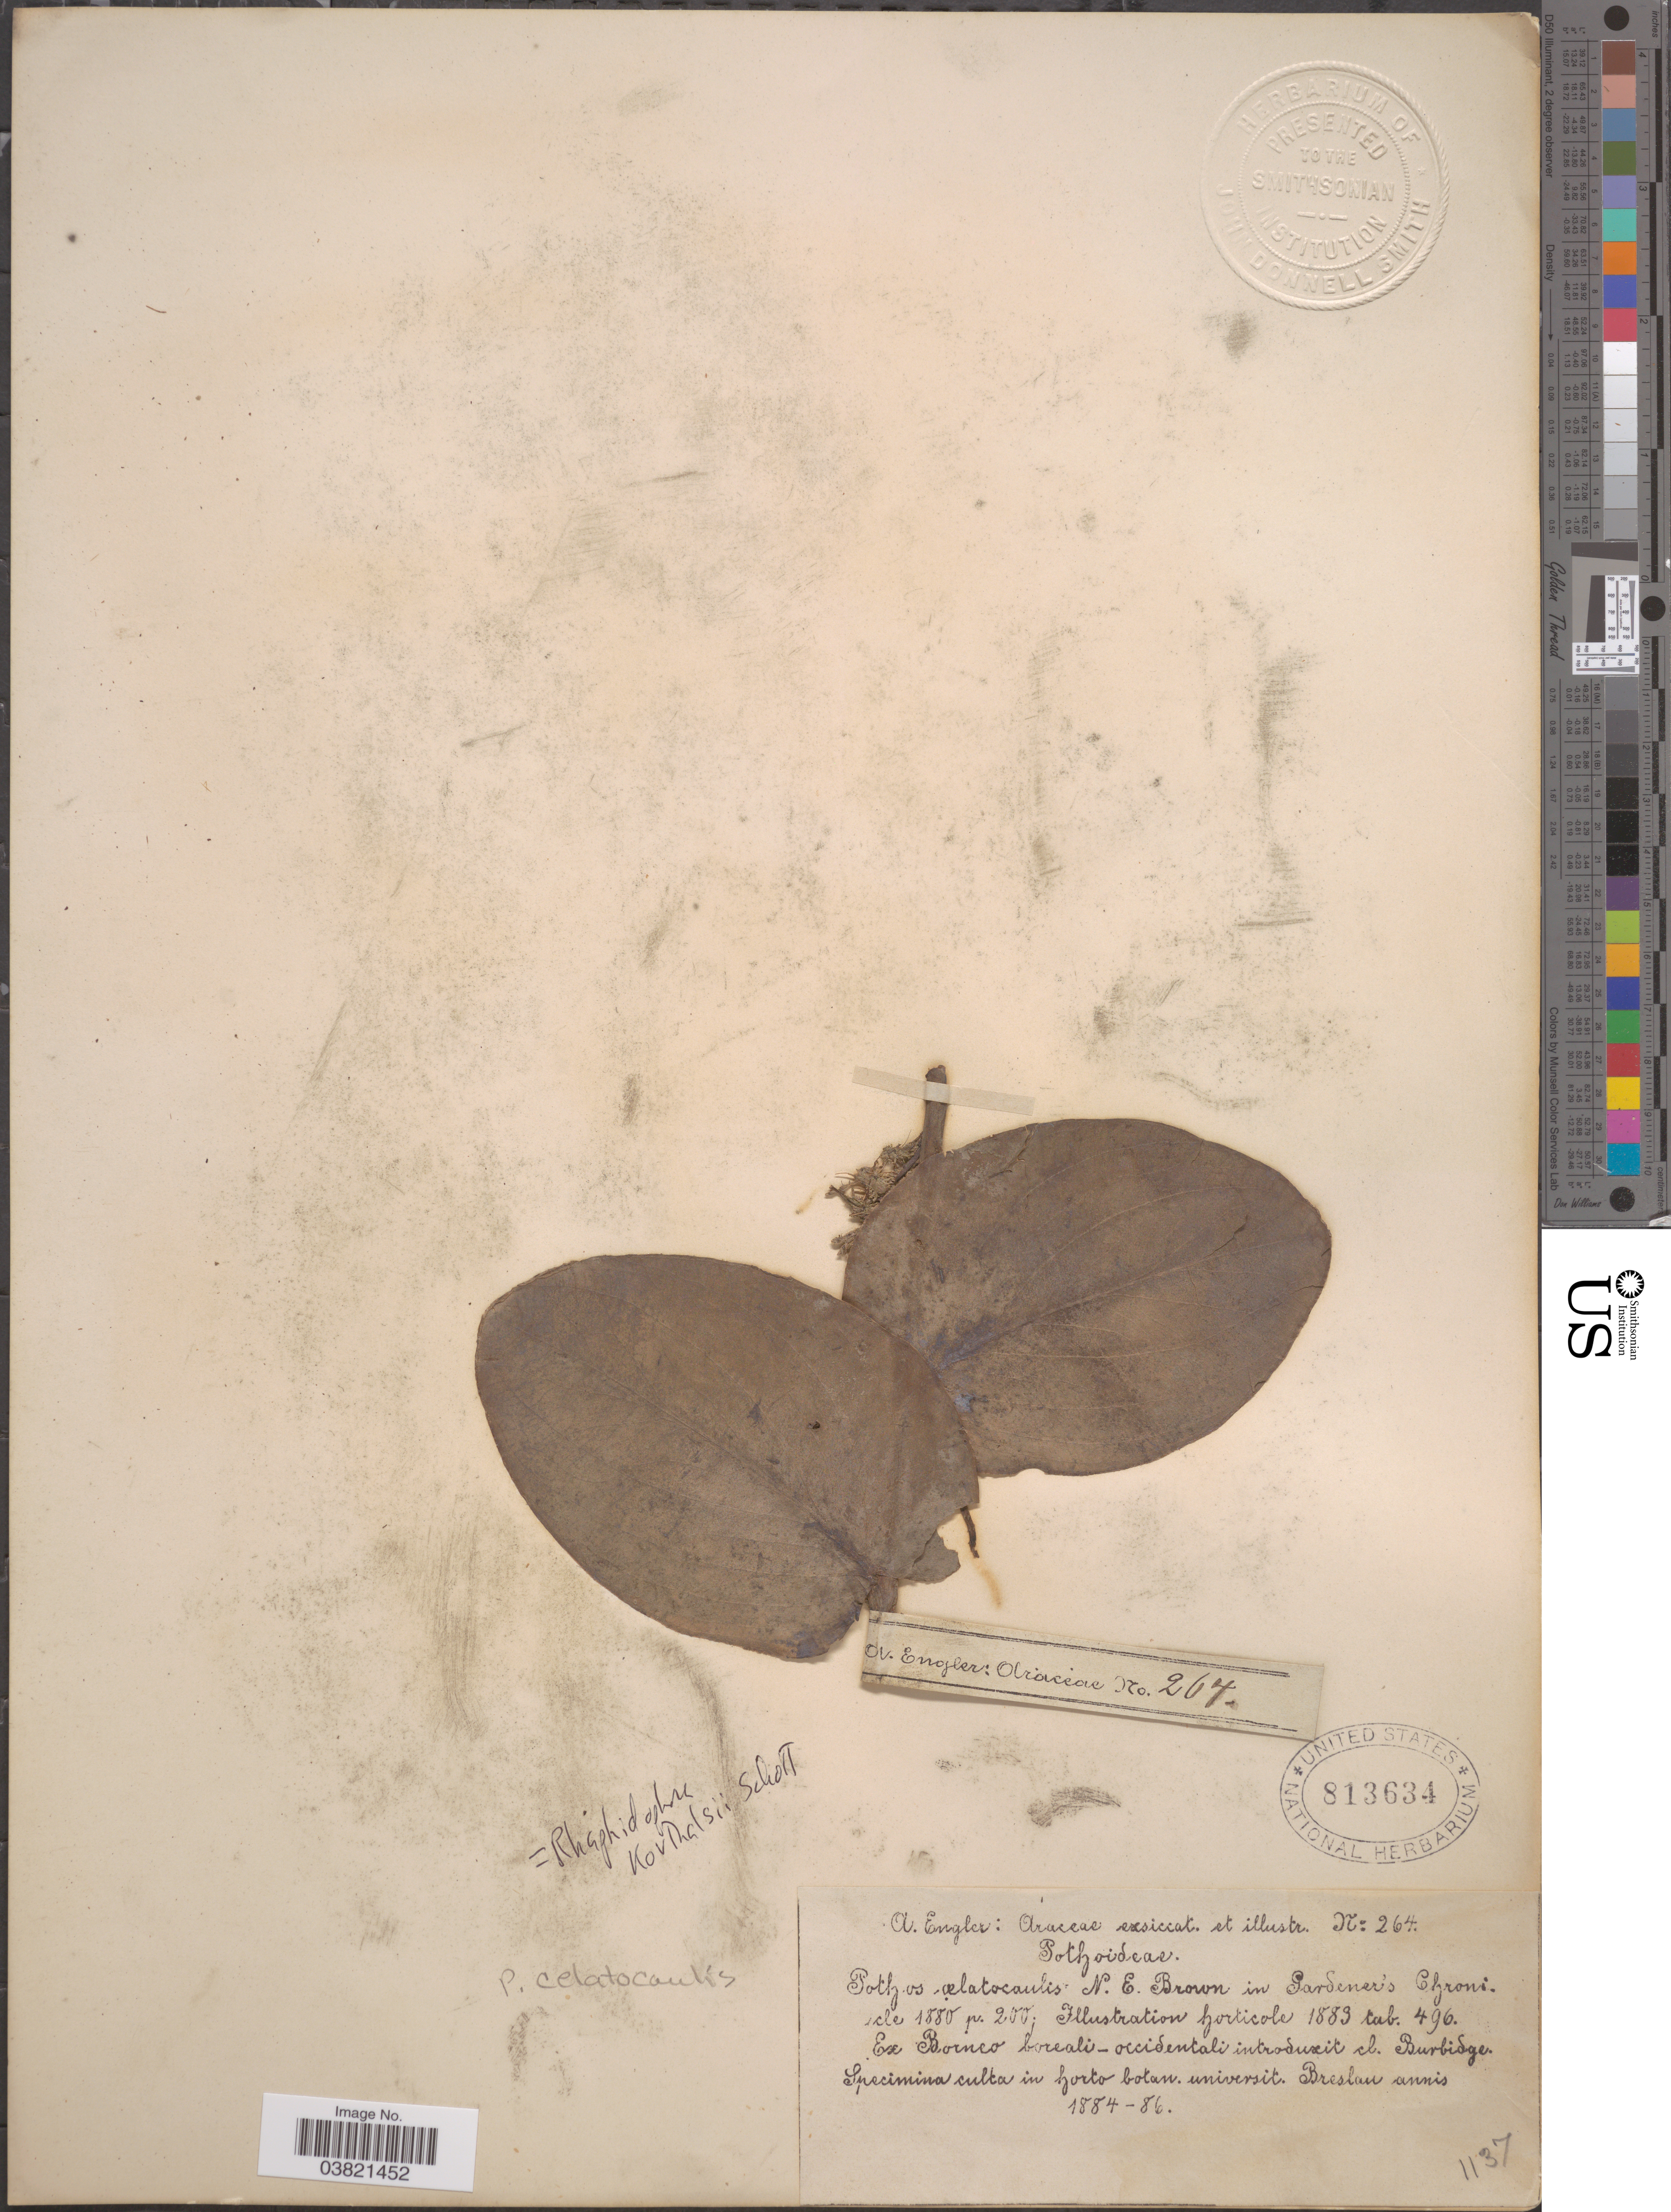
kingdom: Plantae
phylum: Tracheophyta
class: Liliopsida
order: Alismatales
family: Araceae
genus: Rhaphidophora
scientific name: Rhaphidophora korthalsii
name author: Schott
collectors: A. Engler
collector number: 264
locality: Ex Borneo boreali-occidentali introduxit cl. Burbidge. Horto botan. universit. Breslau annis. [unsure placement]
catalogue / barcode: US 813634